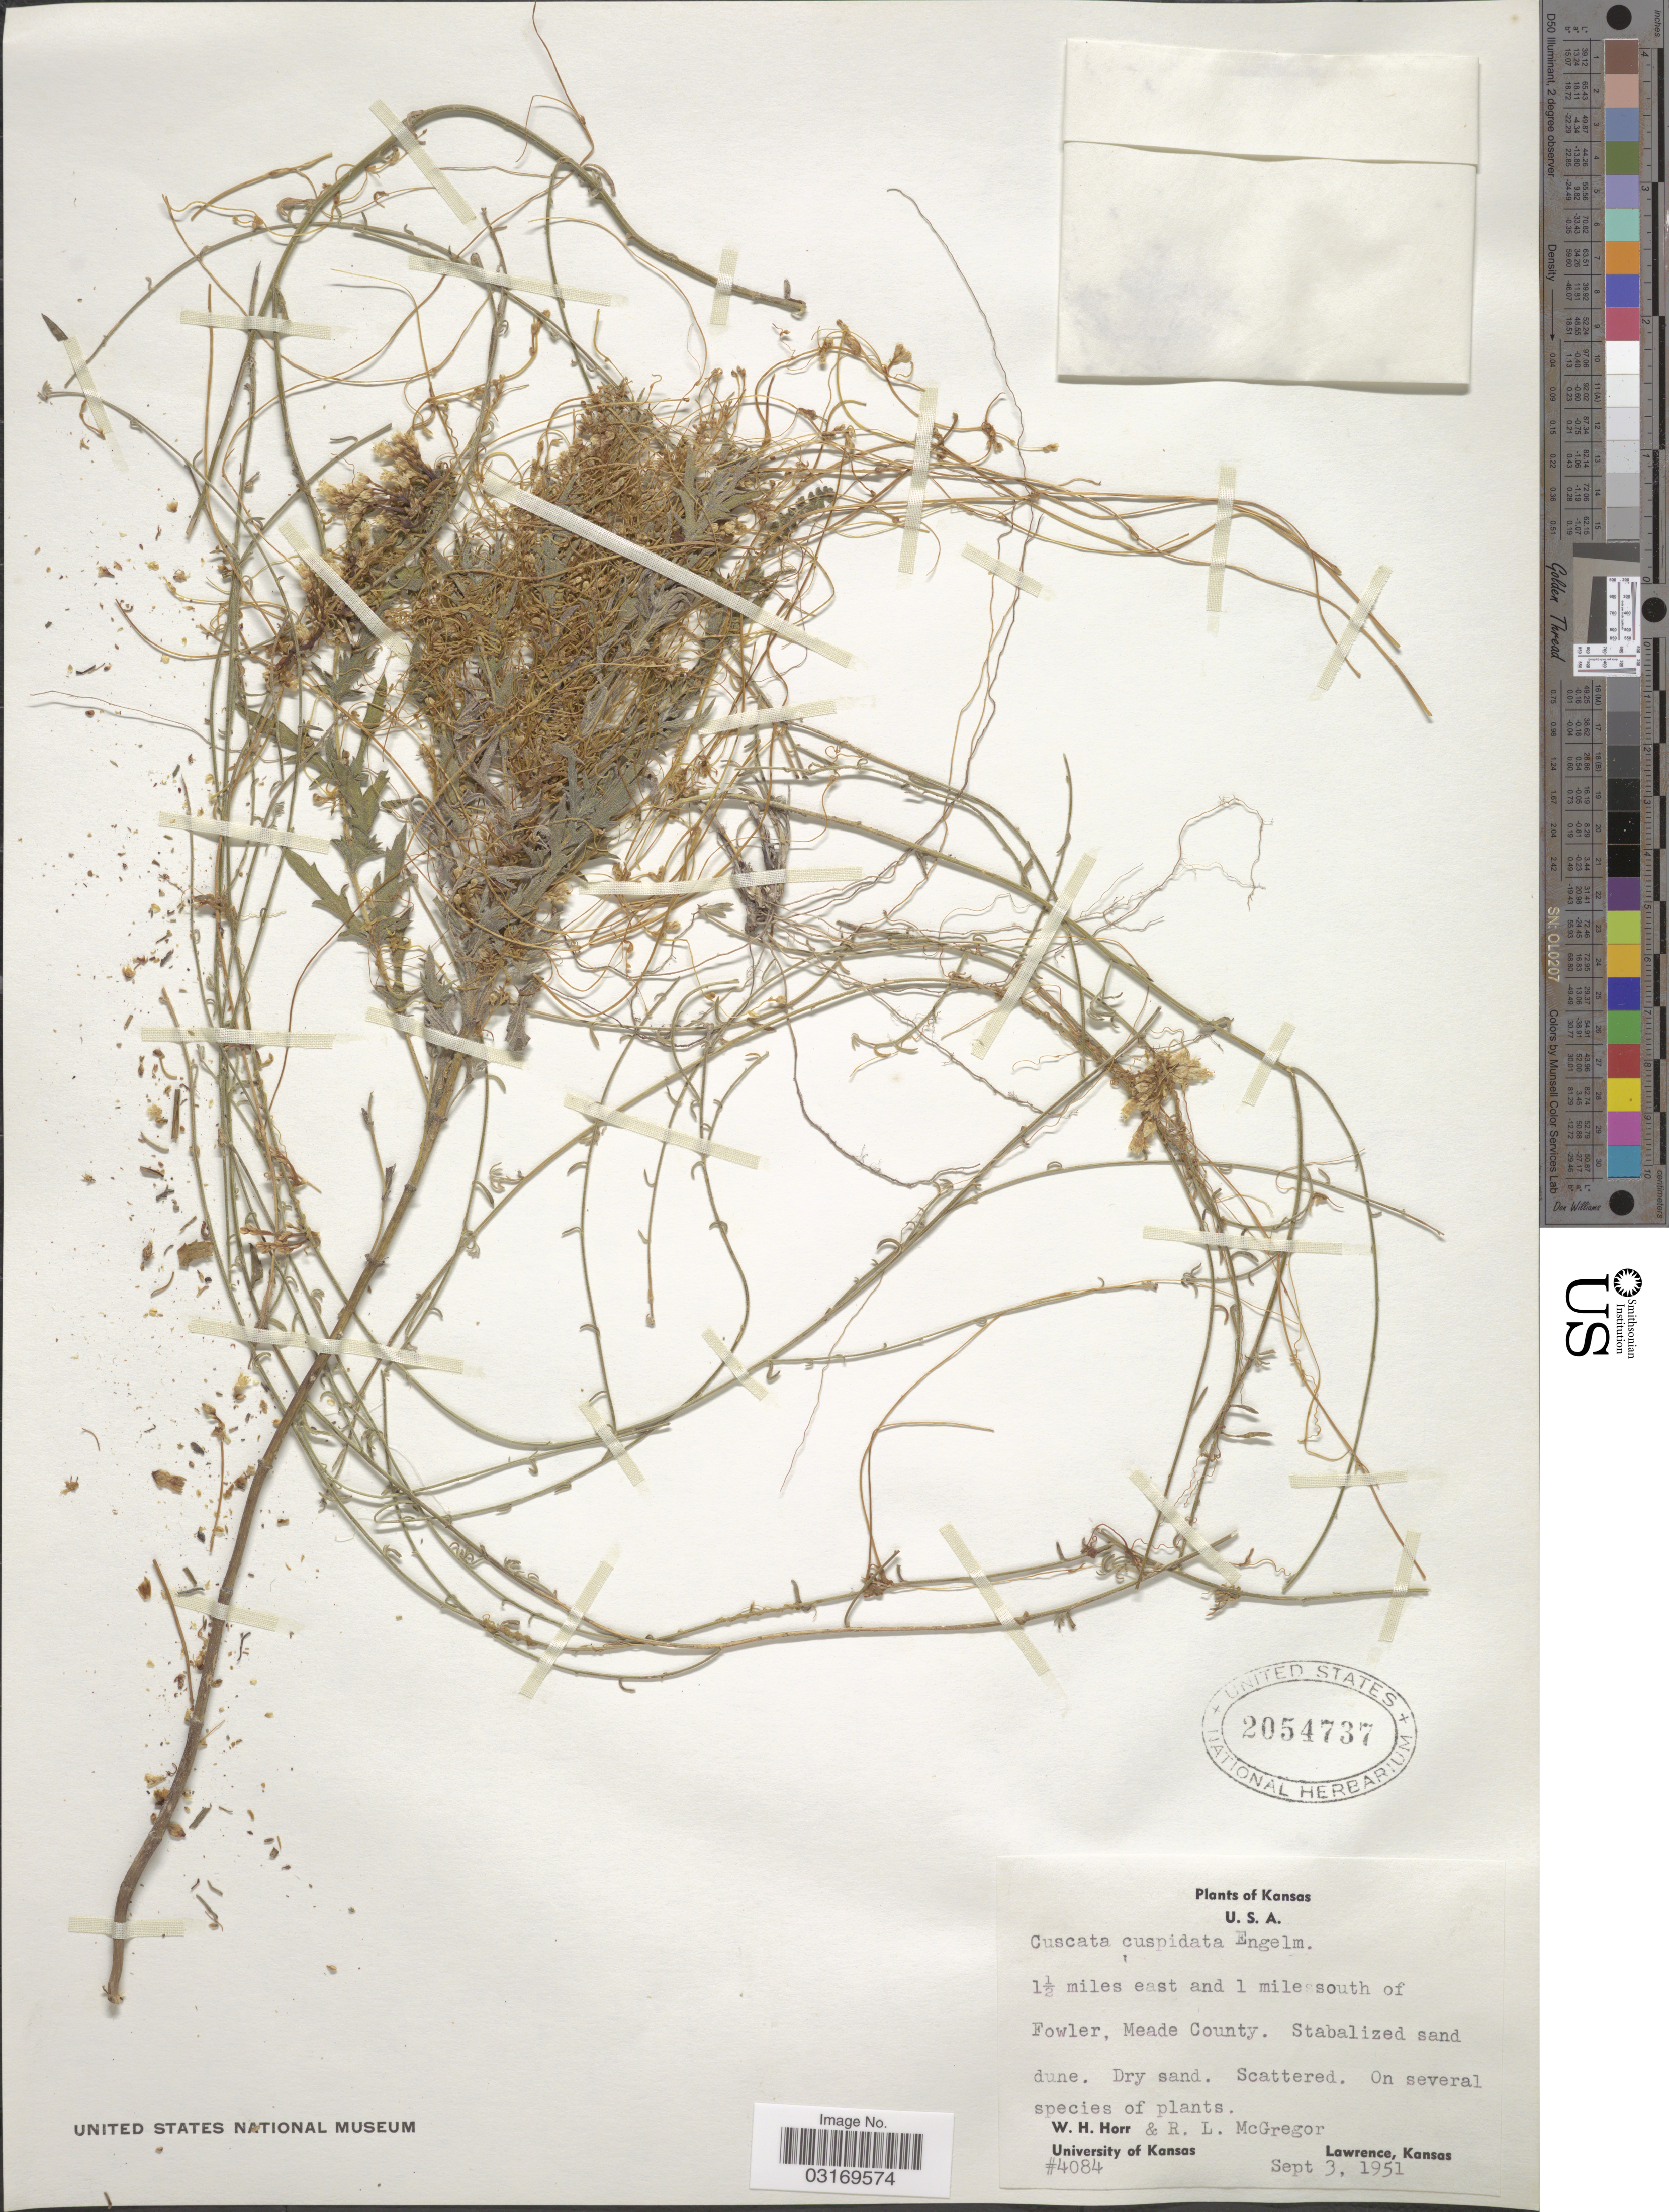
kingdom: Plantae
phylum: Tracheophyta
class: Magnoliopsida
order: Solanales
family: Convolvulaceae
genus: Cuscuta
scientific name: Cuscuta cuspidata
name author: Engelm.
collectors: W. H. Horr & R. McGregor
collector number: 4084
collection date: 1951-09-03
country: United States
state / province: Kansas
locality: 1½ miles east and 1 miles south of Fowler, Meade County.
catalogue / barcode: US 2054737